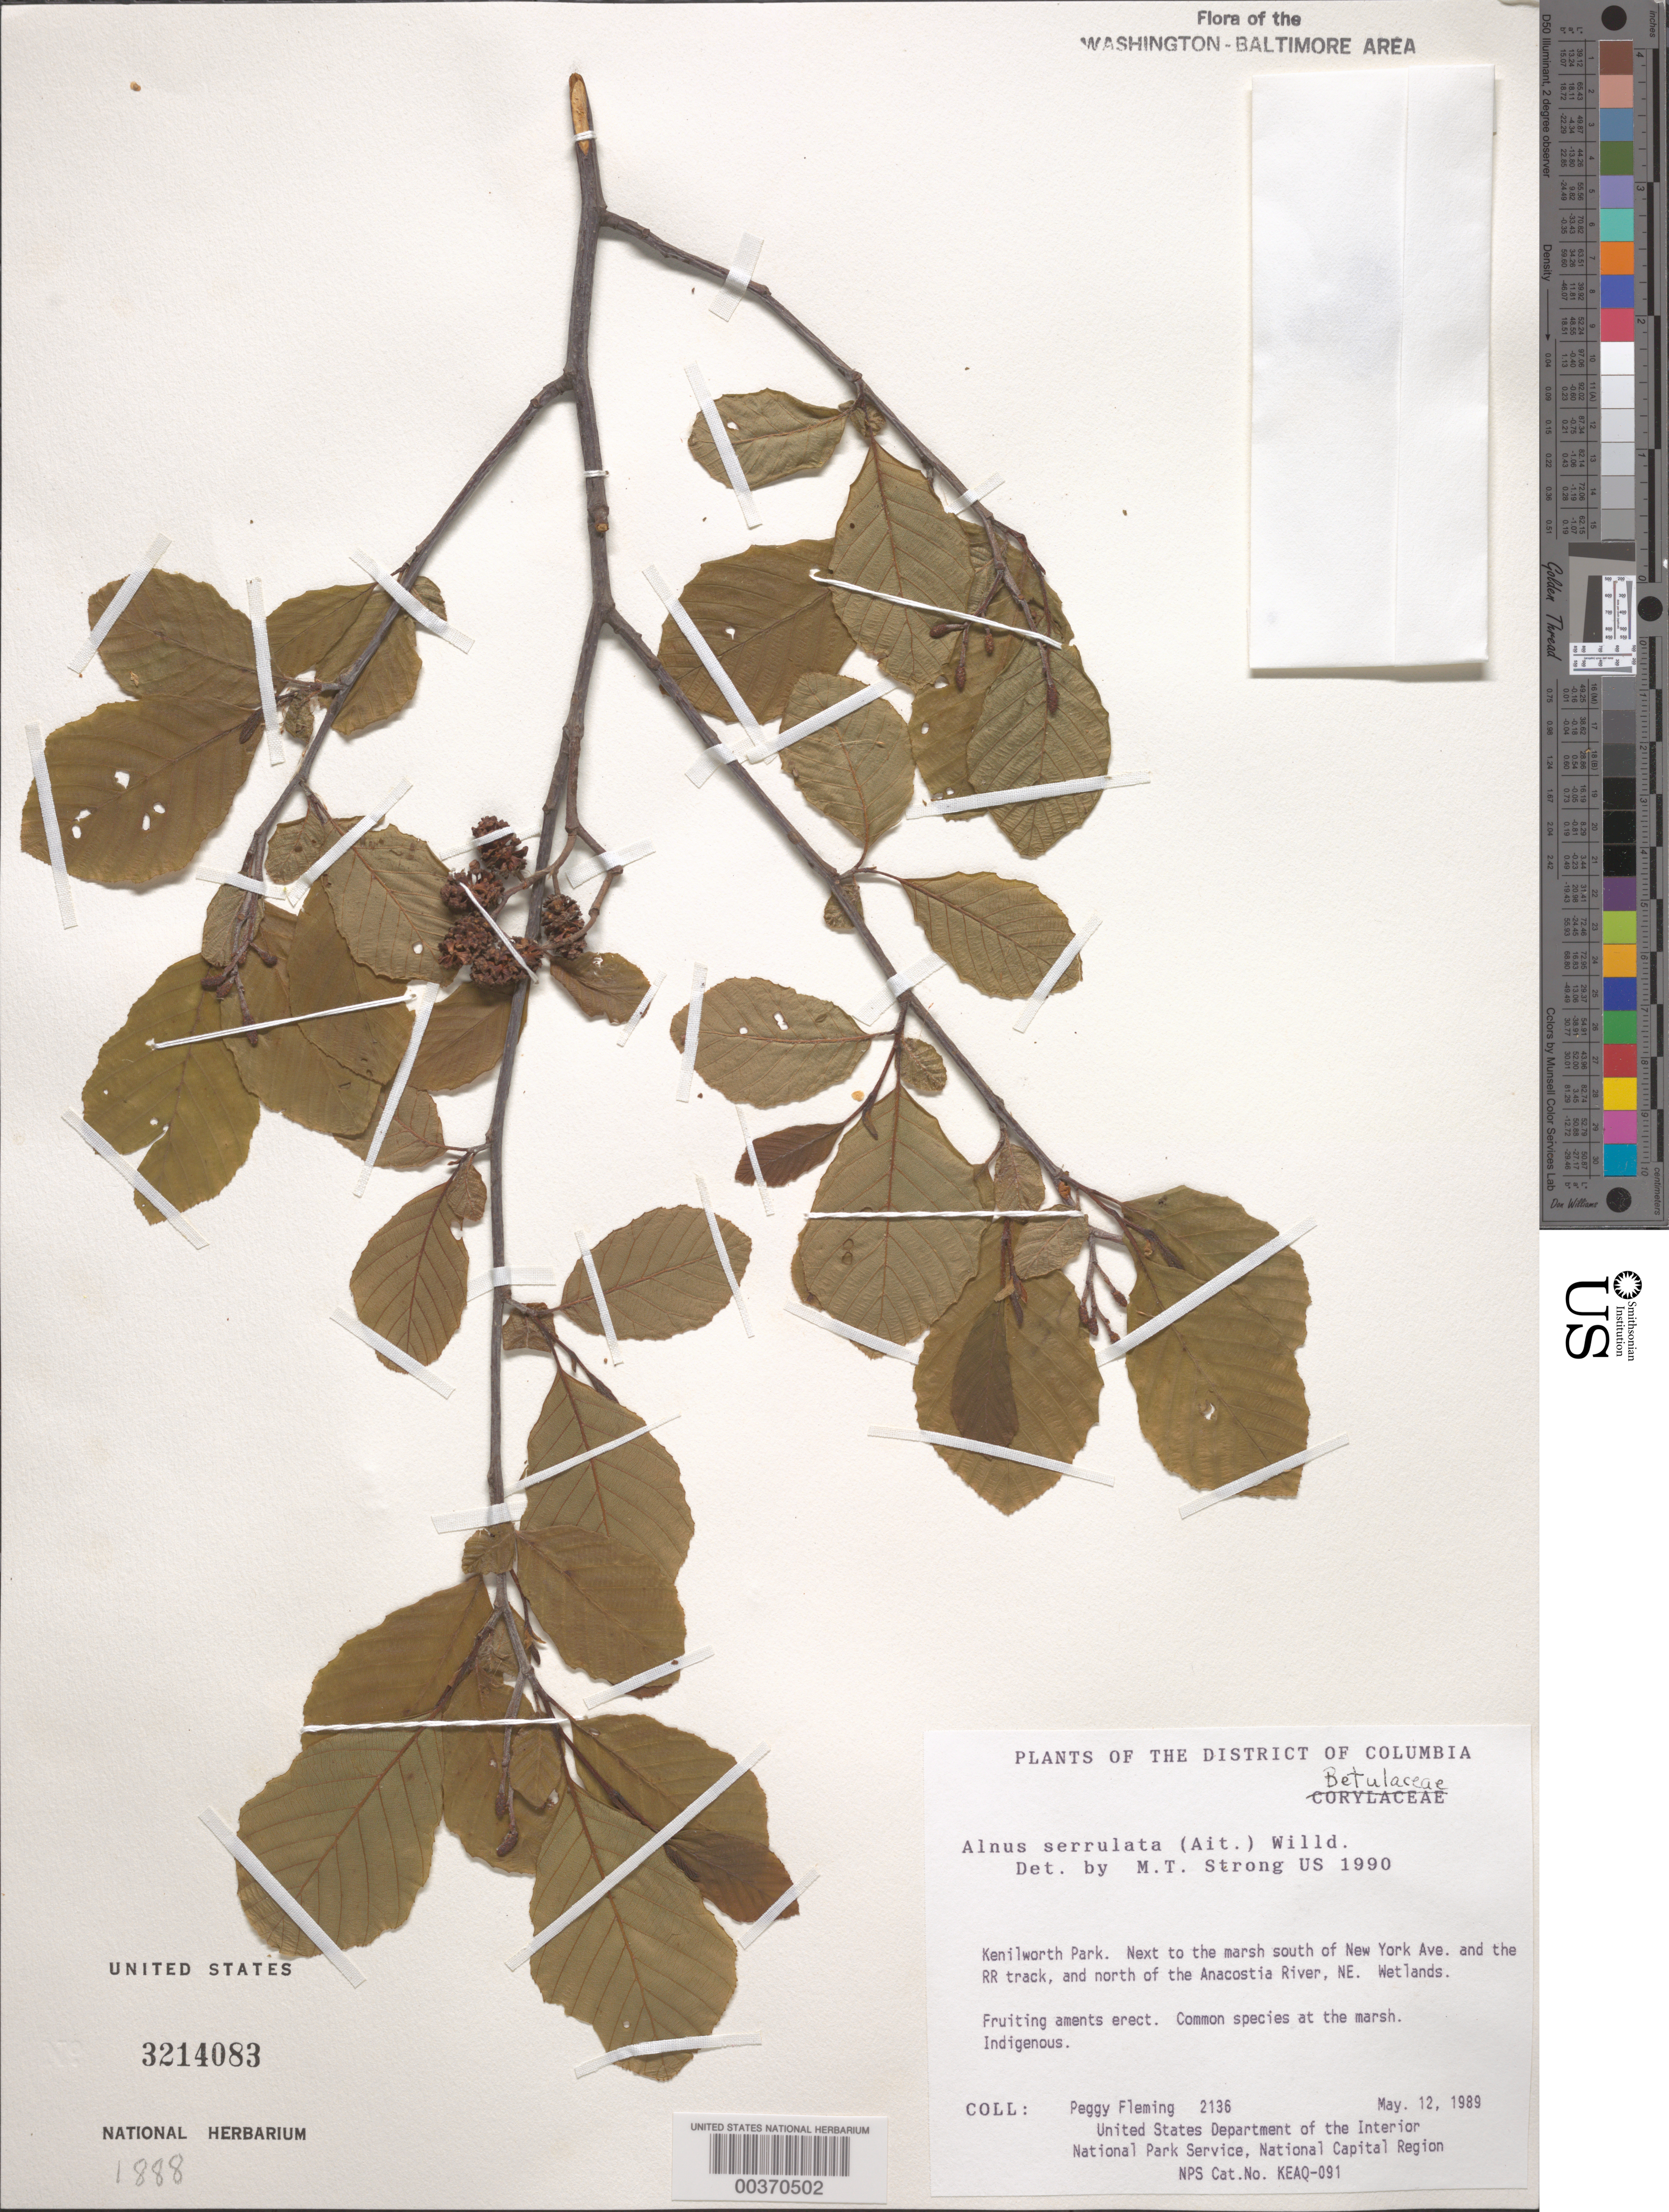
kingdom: Plantae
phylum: Tracheophyta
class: Magnoliopsida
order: Fagales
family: Betulaceae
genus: Alnus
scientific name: Alnus serrulata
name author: (Aiton) Willd.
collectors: P. Fleming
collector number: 2136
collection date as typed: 12 May 1989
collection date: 1989-05-12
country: United States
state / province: District of Columbia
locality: Kenilworth Park, S of New York Ave. and the Railroad Track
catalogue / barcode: US 3214083